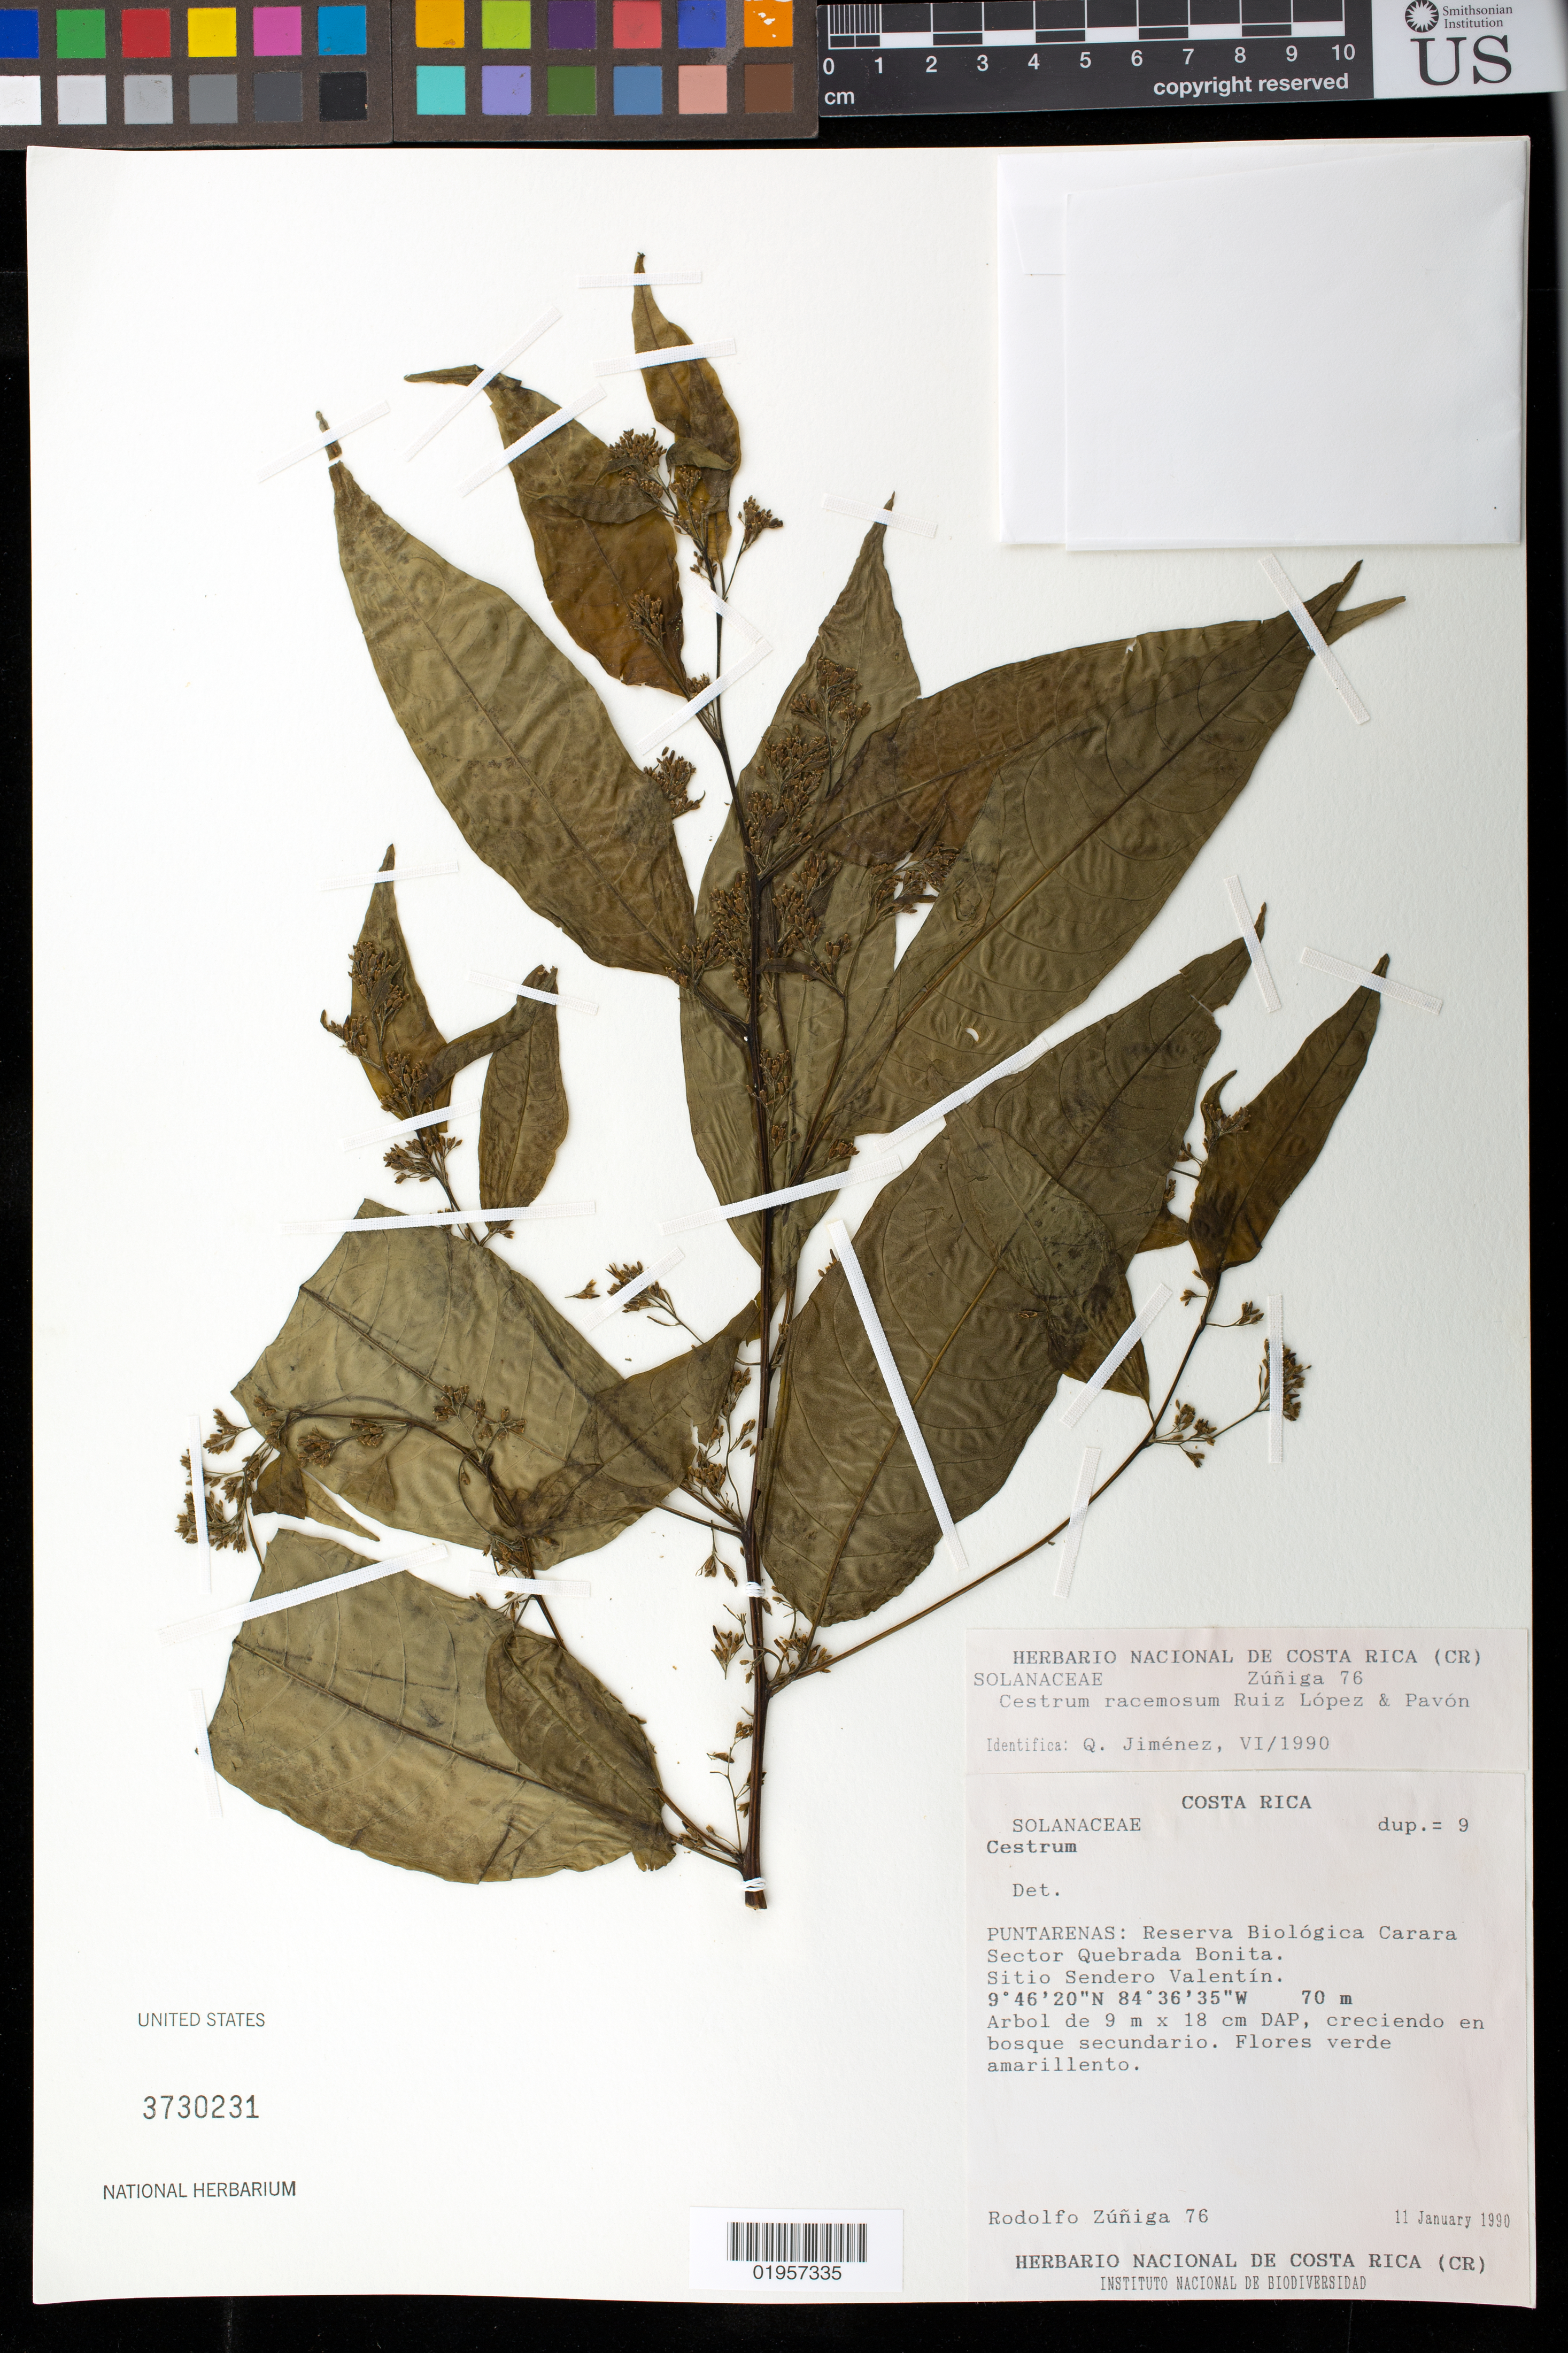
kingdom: Plantae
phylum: Tracheophyta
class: Magnoliopsida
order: Solanales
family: Solanaceae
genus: Cestrum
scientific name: Cestrum racemosum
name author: Ruiz & Pav.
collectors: R. Zúñiga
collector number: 76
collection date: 1990-01-11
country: Costa Rica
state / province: Puntarenas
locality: Reserva Biologica Carara. Sector Quebrada Bonita. Sitio Sendero Valentin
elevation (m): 70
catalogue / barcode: US 3730231